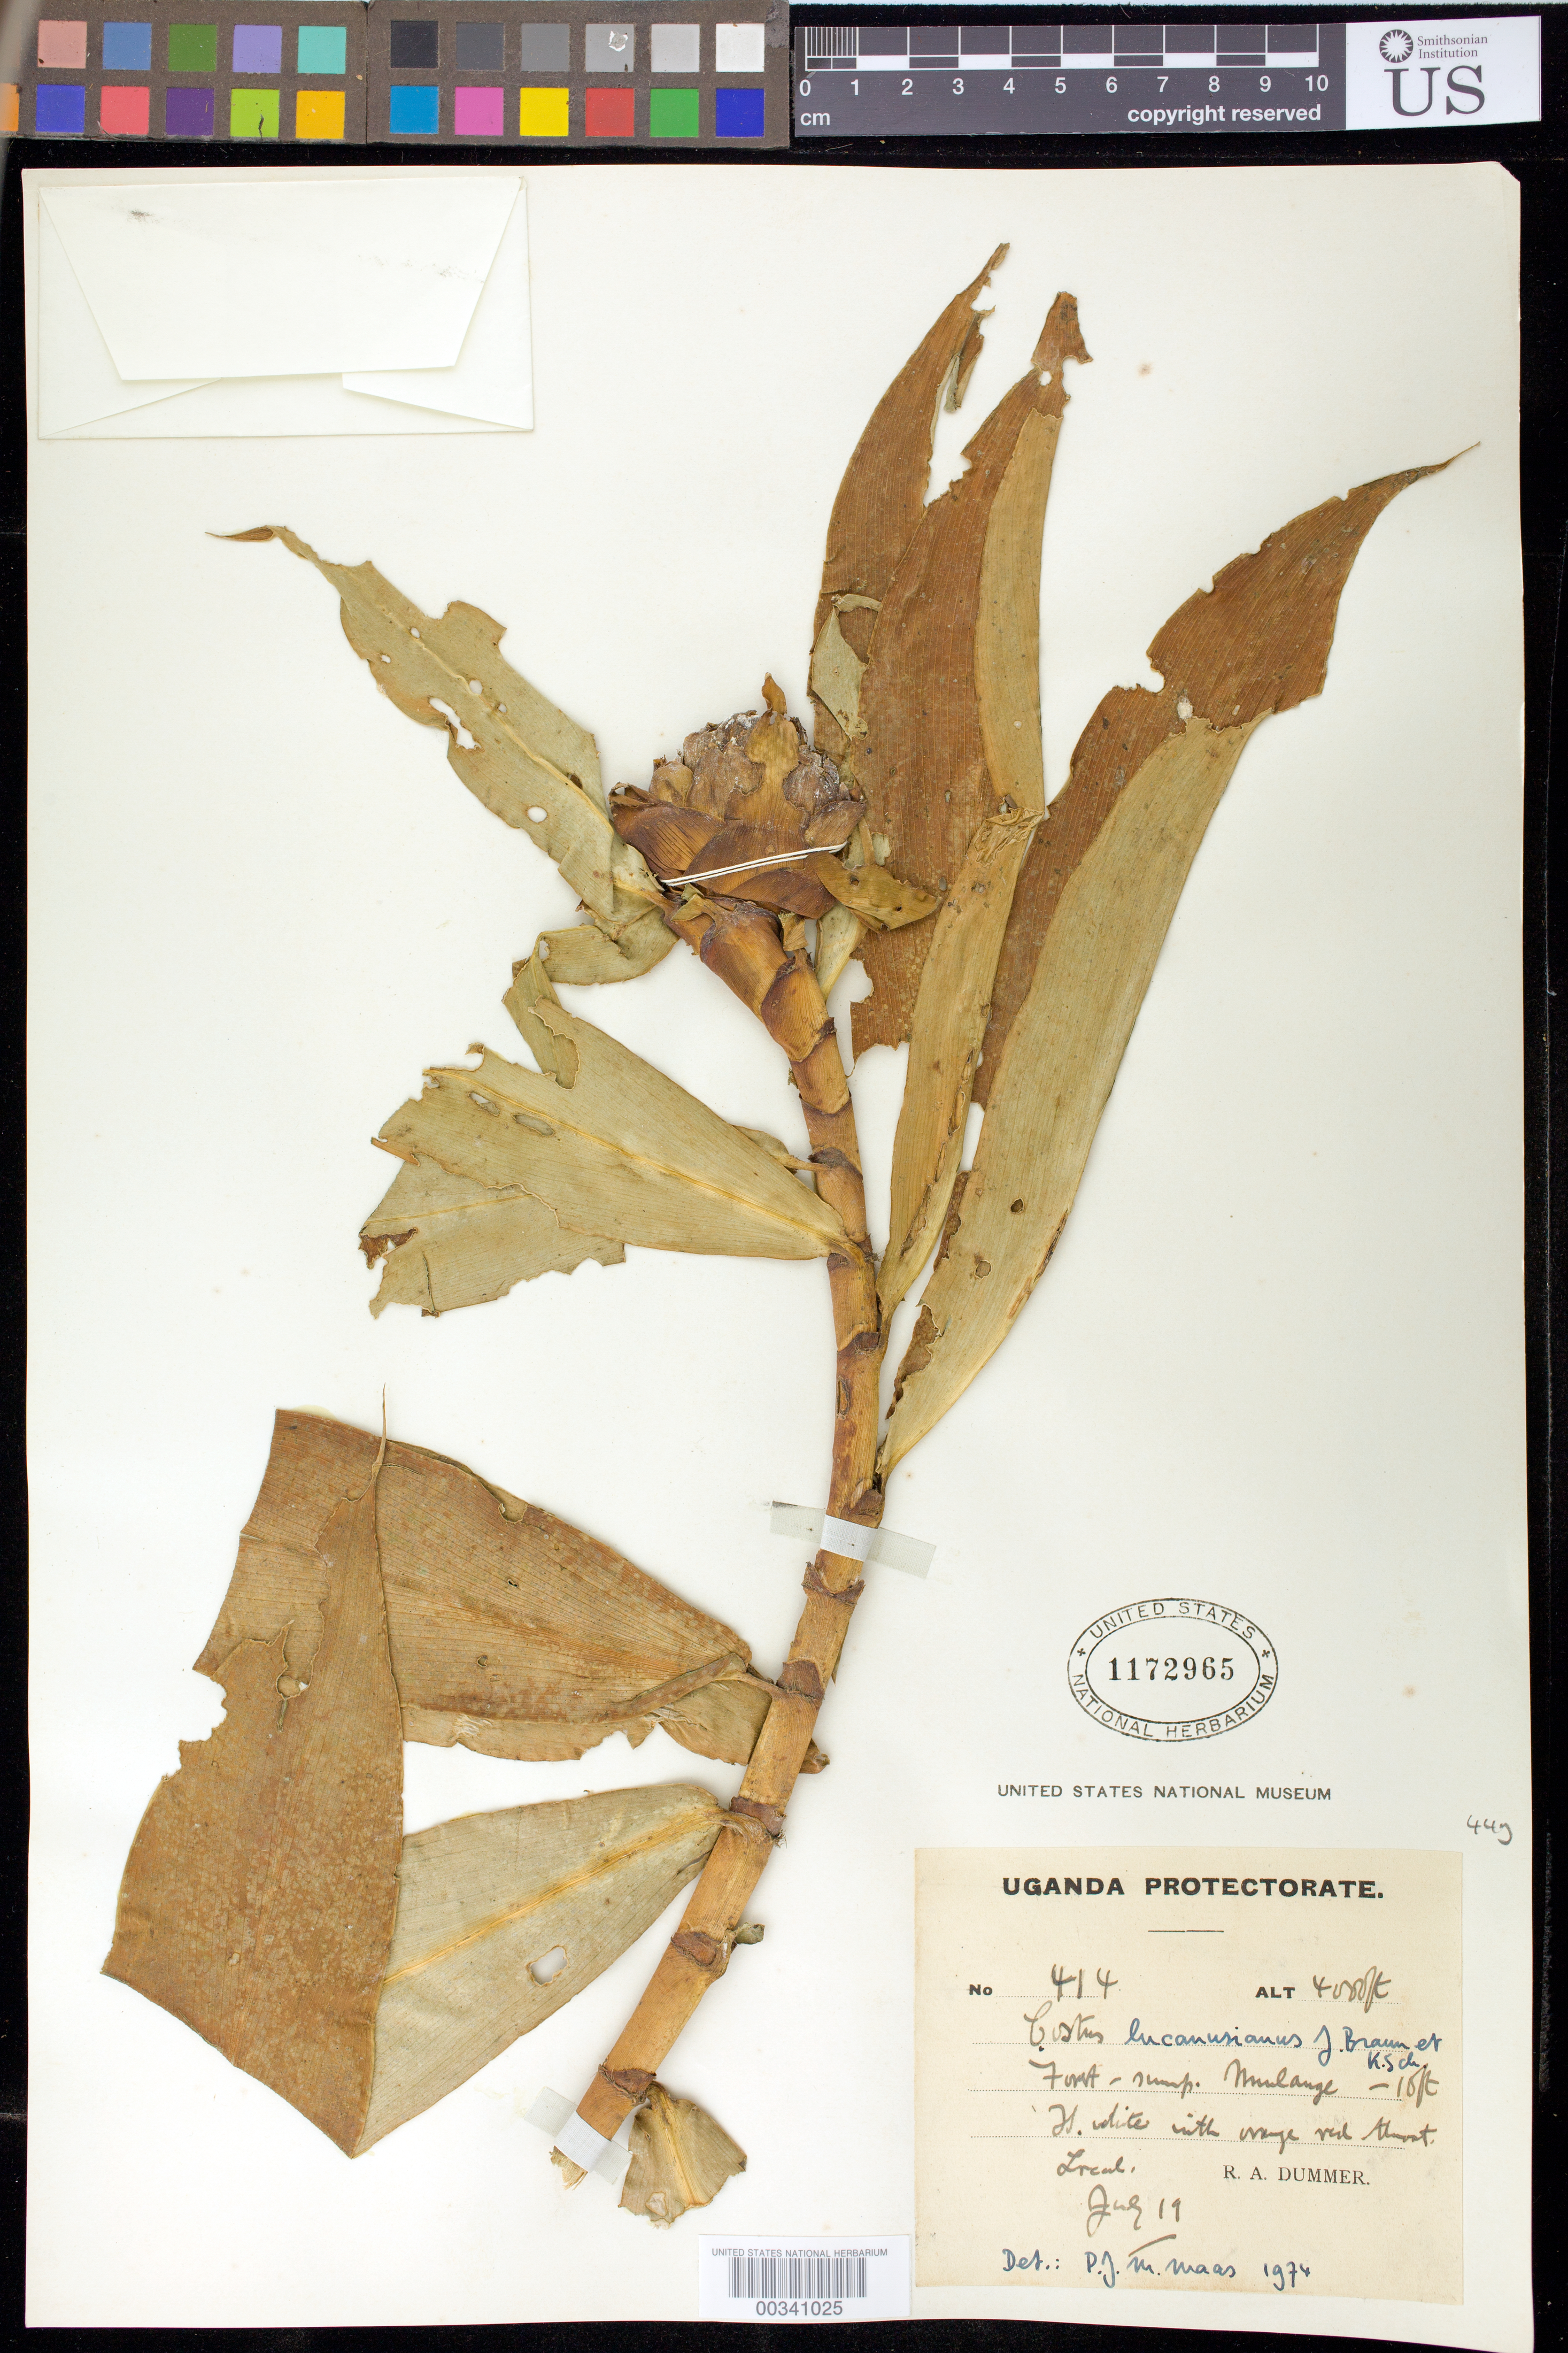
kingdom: Plantae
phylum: Tracheophyta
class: Liliopsida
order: Zingiberales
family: Costaceae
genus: Costus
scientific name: Costus lucanusianus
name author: J. Braun & K. Schum.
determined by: Maas, Paul J. M.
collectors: R. Dümmer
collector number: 414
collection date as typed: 19 Jul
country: Uganda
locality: Mulange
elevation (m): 1219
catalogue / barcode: US 1172965